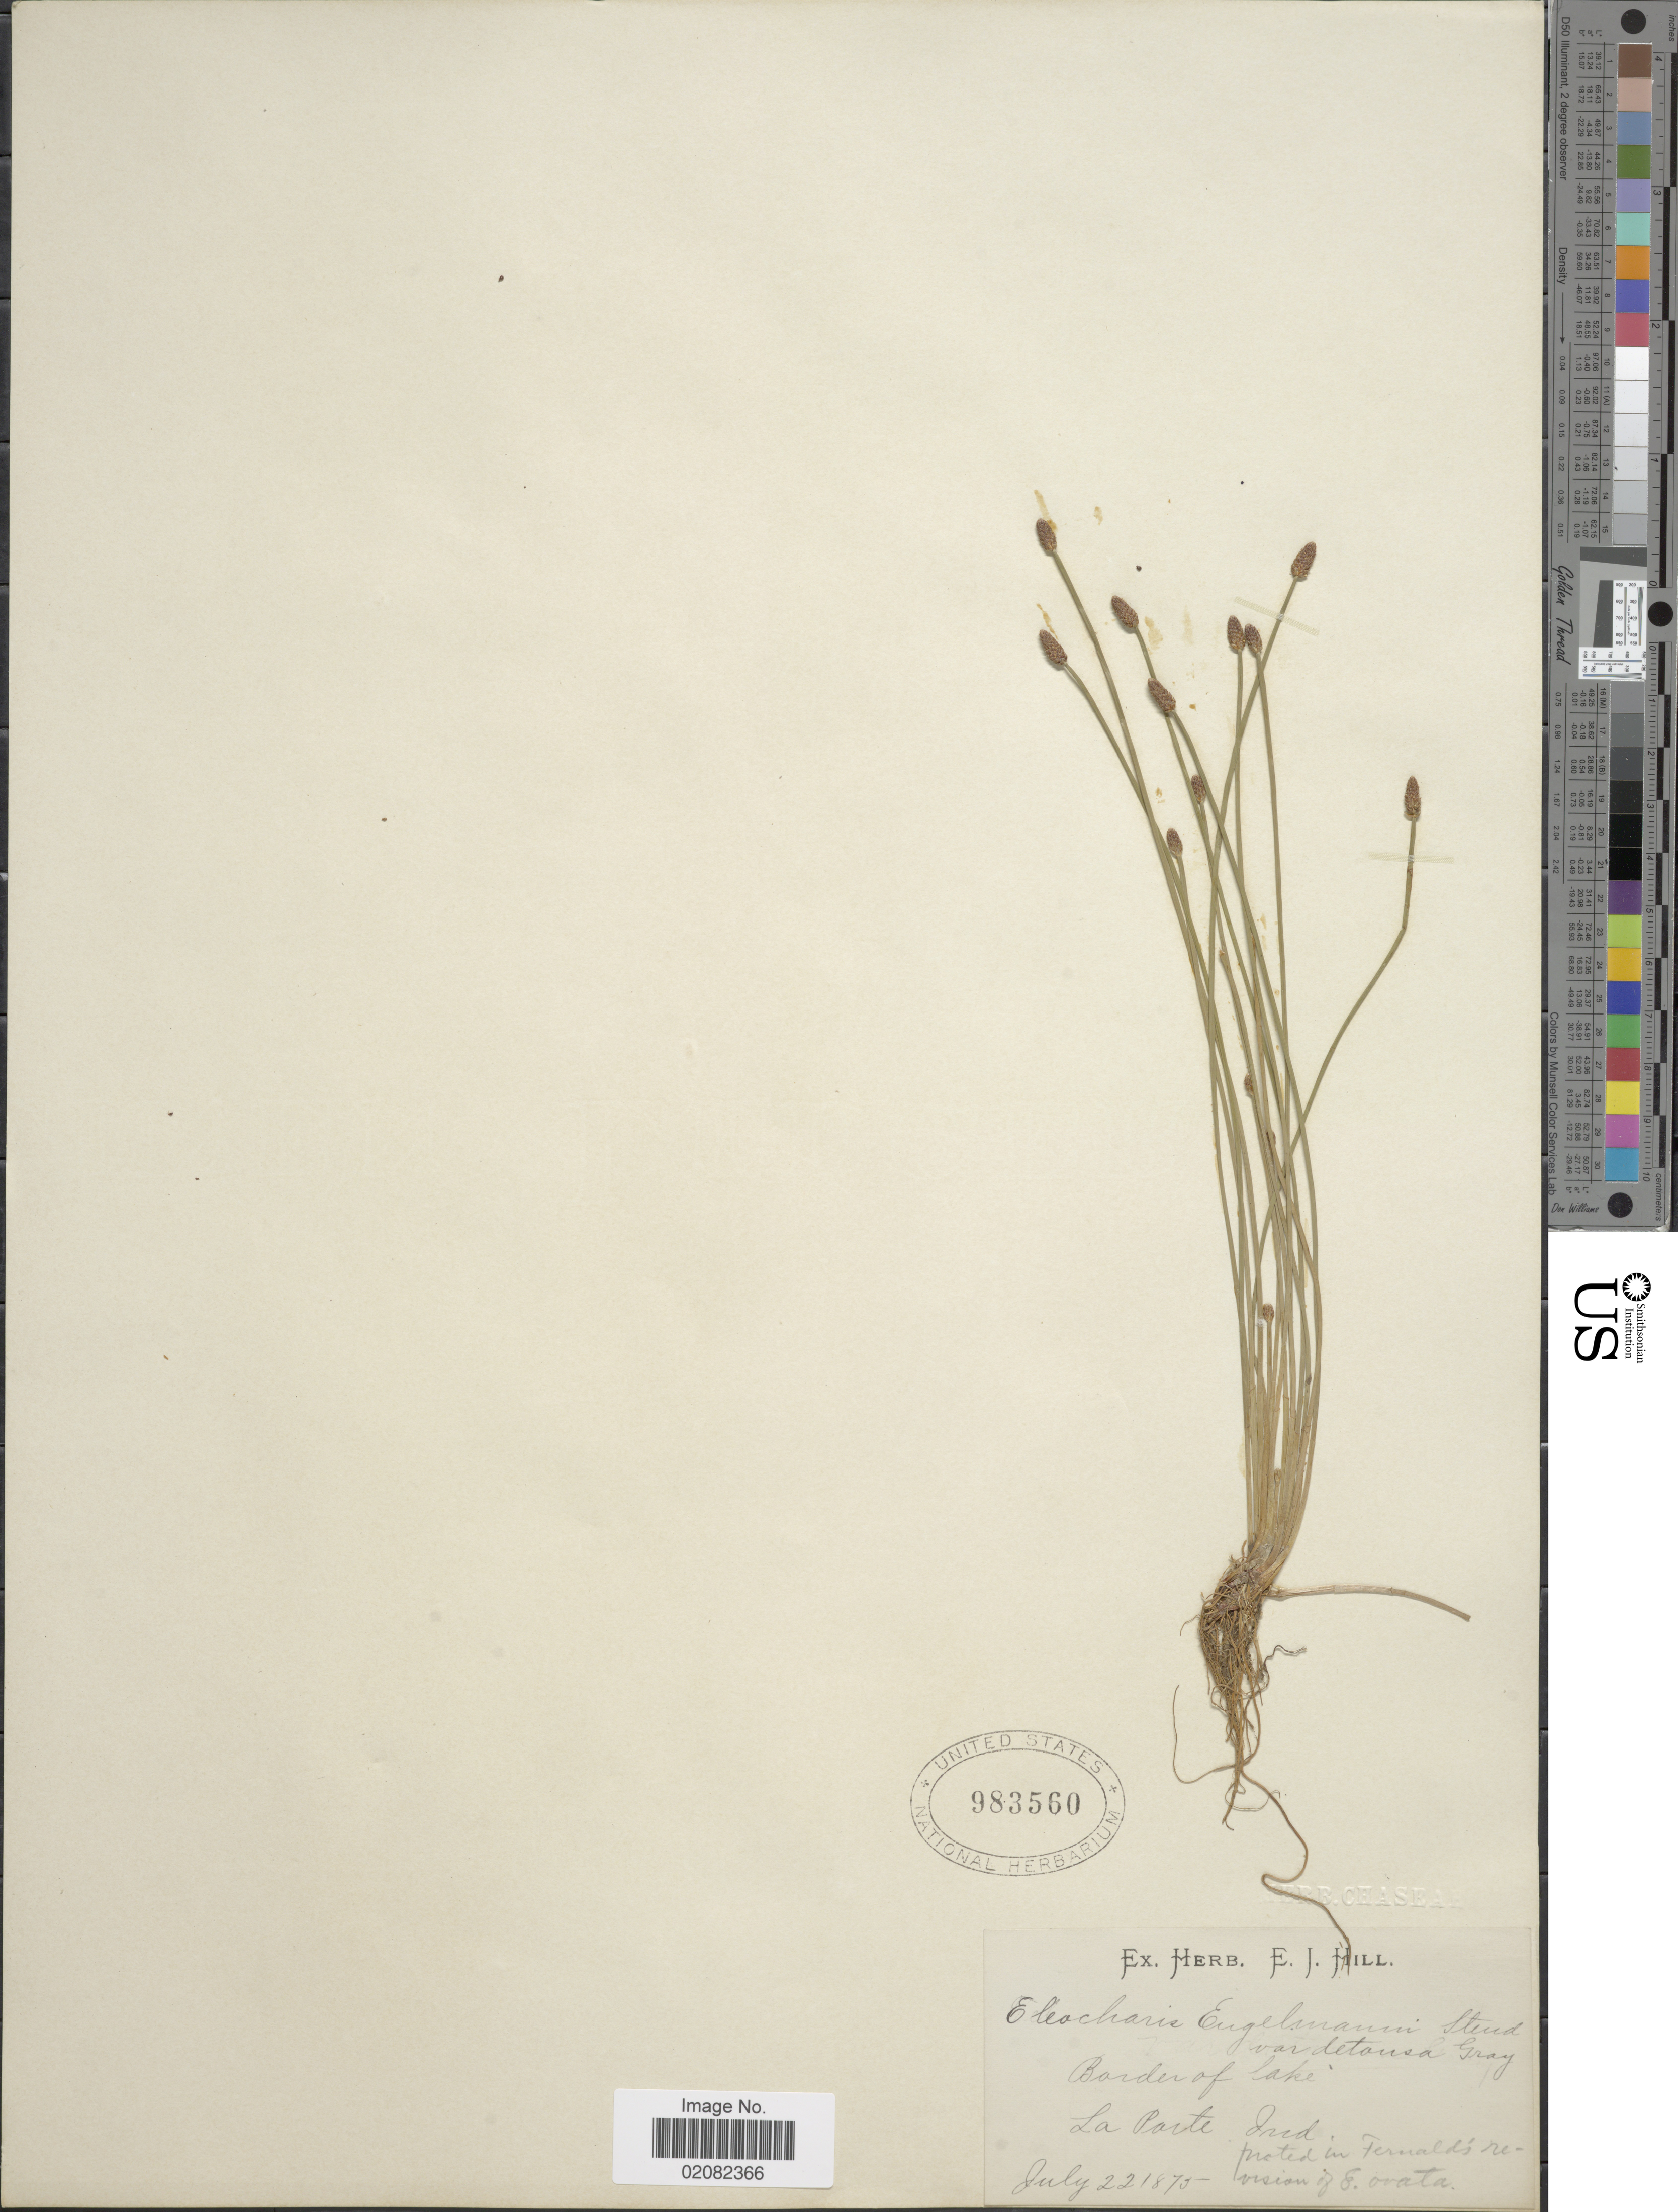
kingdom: Plantae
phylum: Tracheophyta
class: Liliopsida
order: Poales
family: Cyperaceae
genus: Eleocharis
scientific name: Eleocharis engelmannii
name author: Steud.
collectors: ex herb. E.J. Hill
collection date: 1875-07-22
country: United States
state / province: Indiana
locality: Border of lake, La Parte Ind.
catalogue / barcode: US 983560